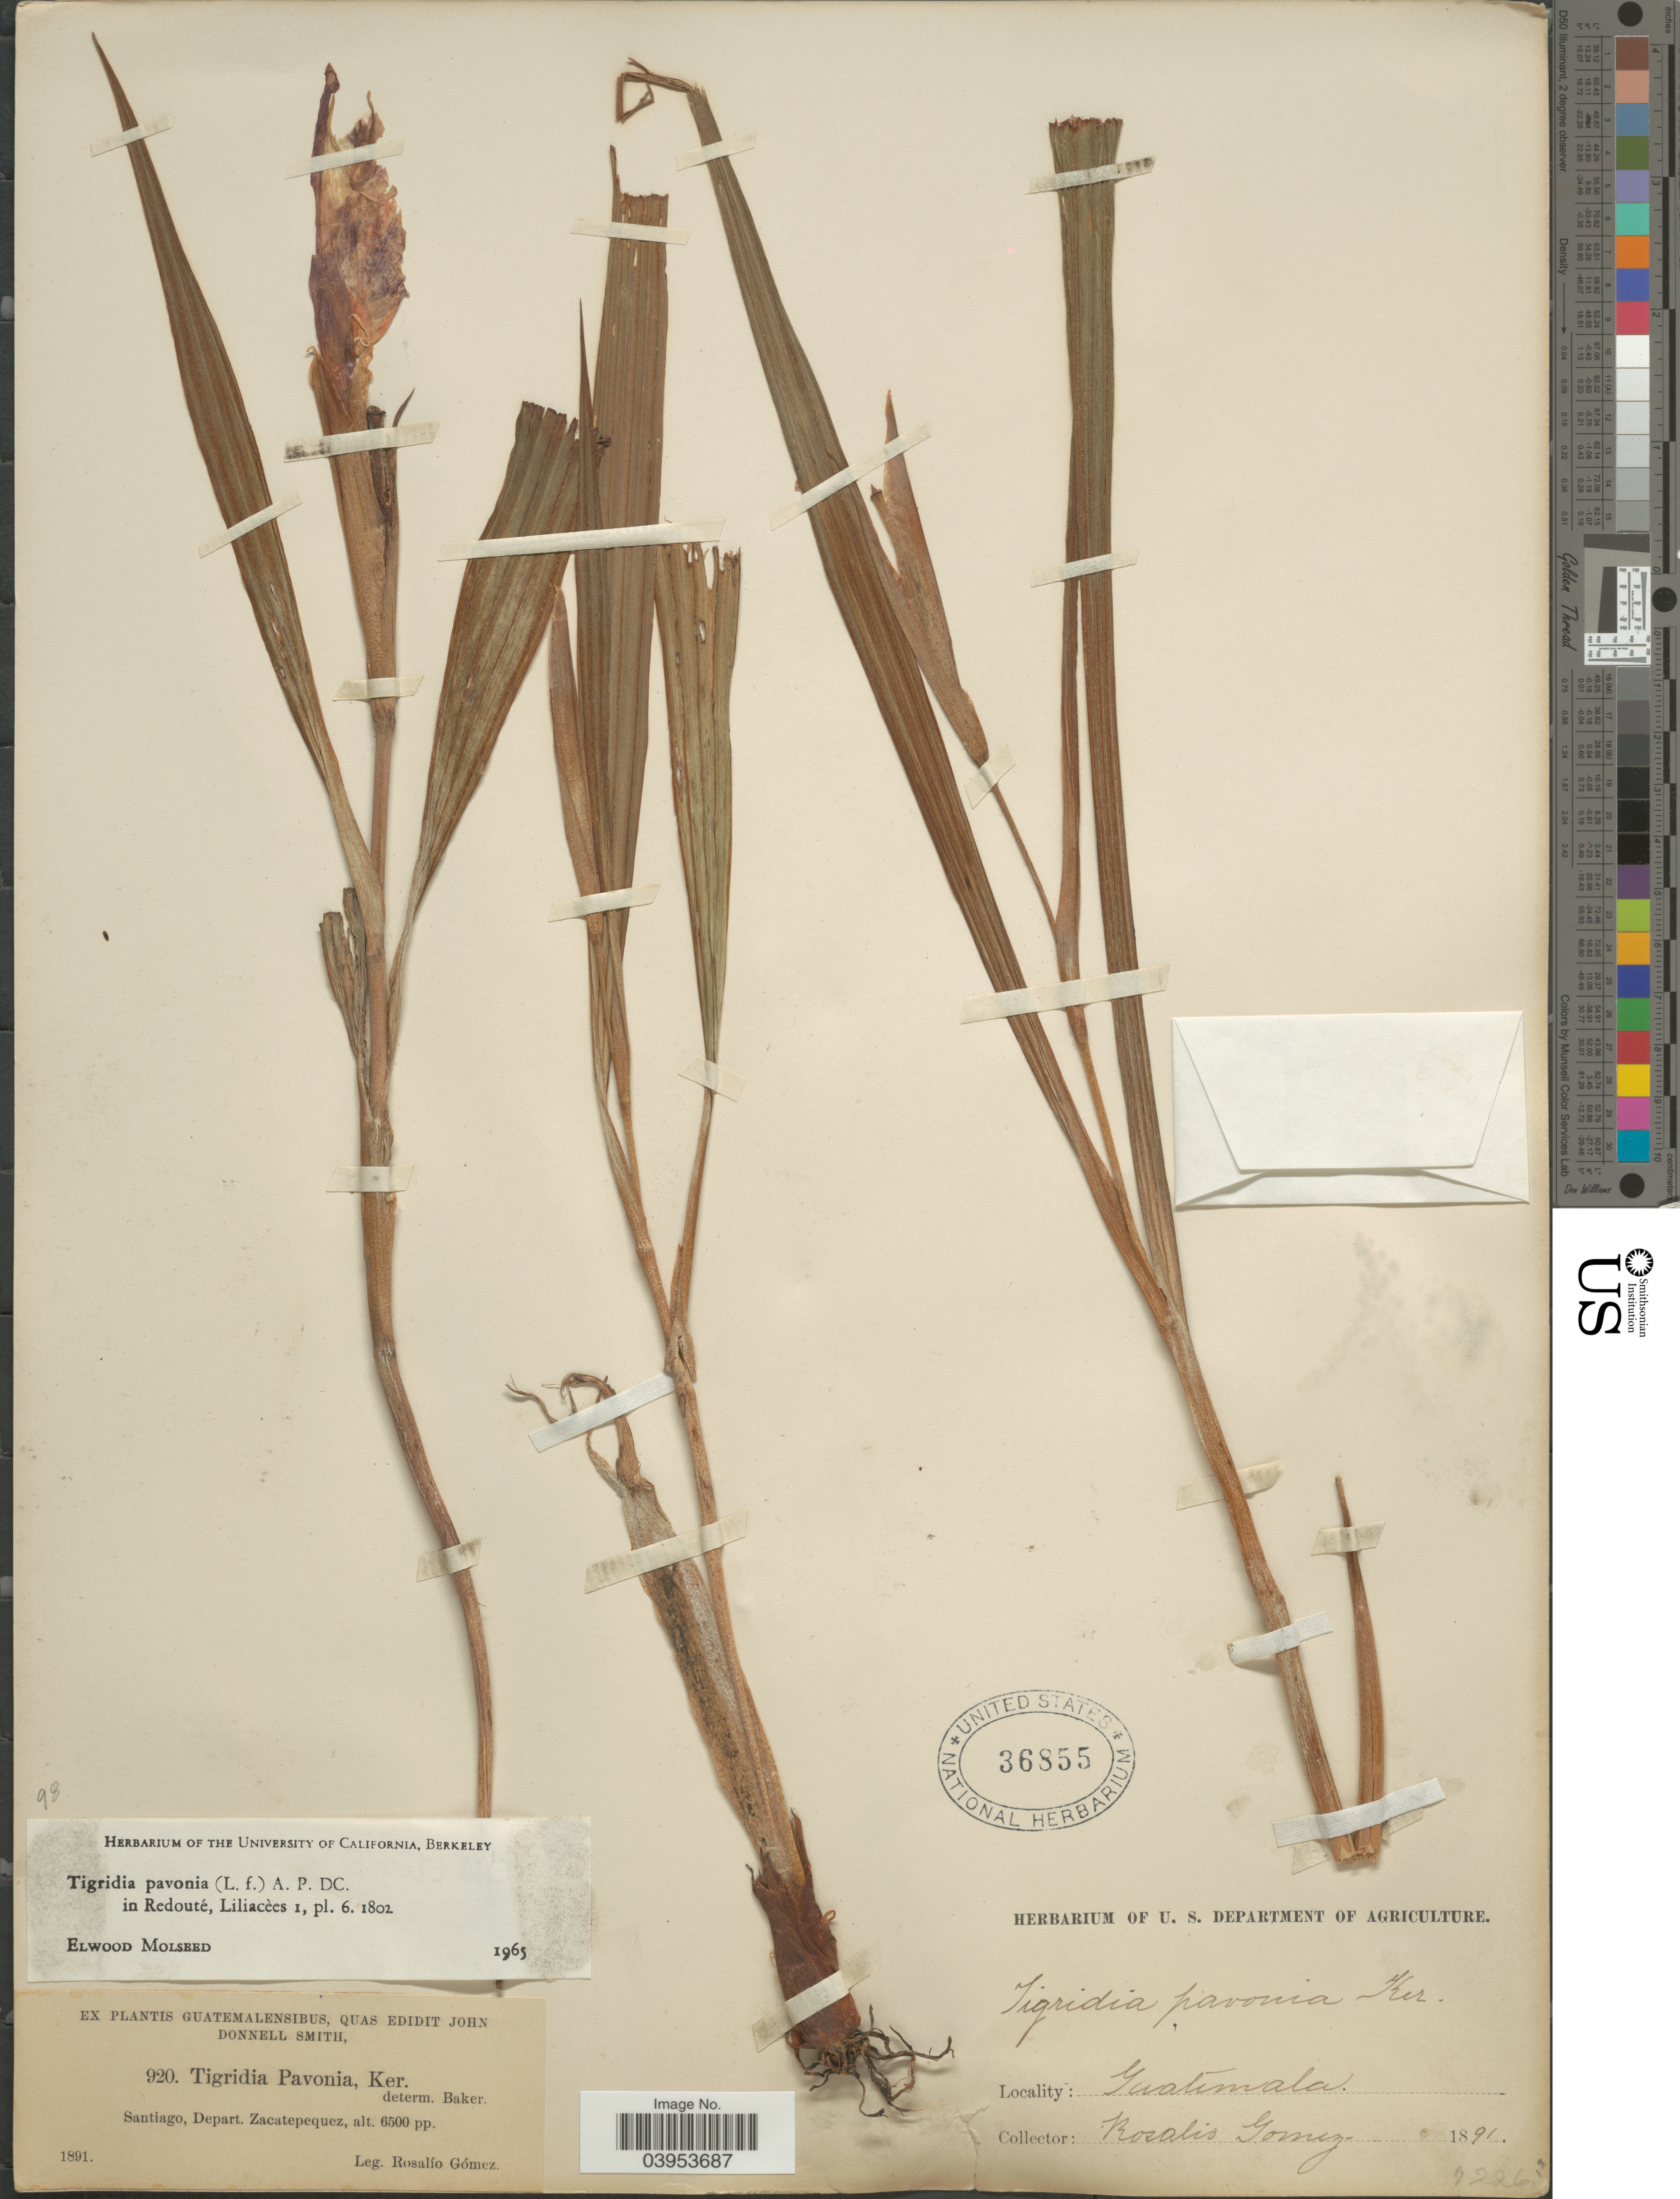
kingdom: Plantae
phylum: Tracheophyta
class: Liliopsida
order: Asparagales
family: Iridaceae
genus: Tigridia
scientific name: Tigridia pavonia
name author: (L. f.) DC.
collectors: R. Gómez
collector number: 920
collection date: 1891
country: Guatemala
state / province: Sacatepequez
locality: Santiago, Depart. Zacatepequez.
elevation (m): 1981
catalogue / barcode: US 36855